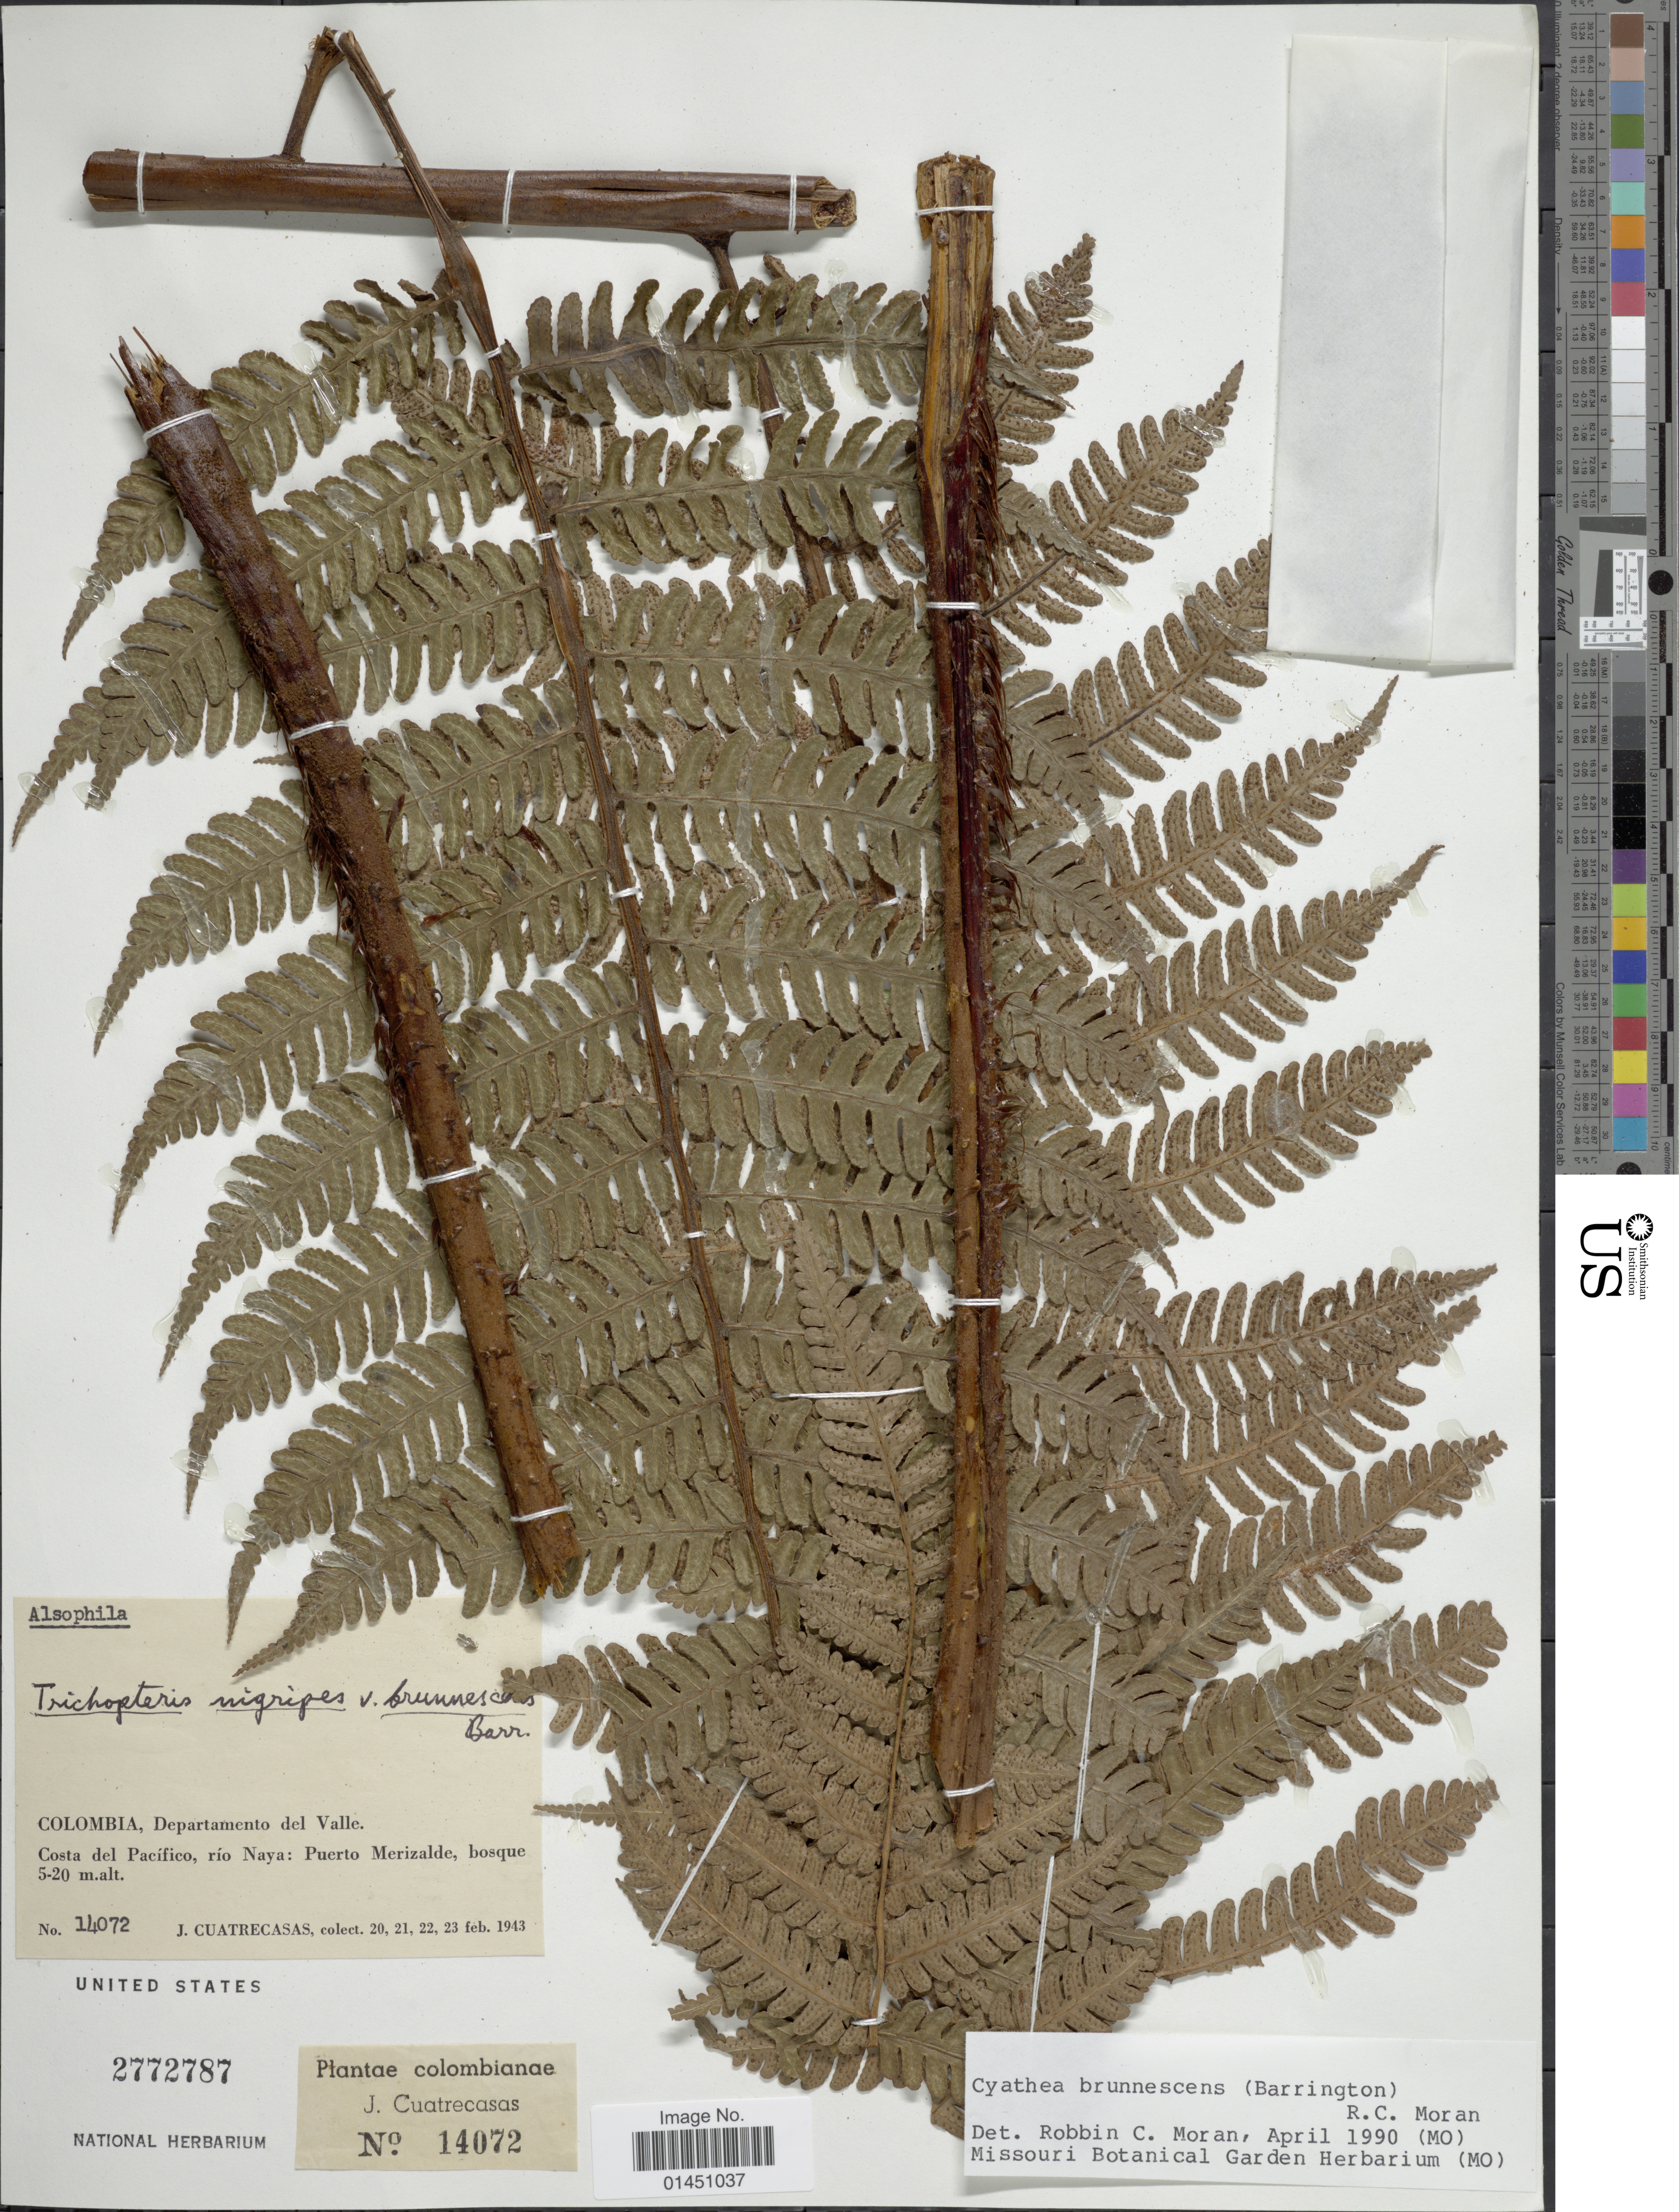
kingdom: Plantae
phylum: Tracheophyta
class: Polypodiopsida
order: Cyatheales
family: Cyatheaceae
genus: Cyathea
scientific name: Cyathea brunnescens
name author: (Barrington) R.C. Moran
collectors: J. Cuatrecasas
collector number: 14072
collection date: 1943-02-20/1943-02-23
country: Colombia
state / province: Valle del Cauca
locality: Departamento del Valle. Costa del Pacifico, rio Naya: Puerto Merizalde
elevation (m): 5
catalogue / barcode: US 2772787